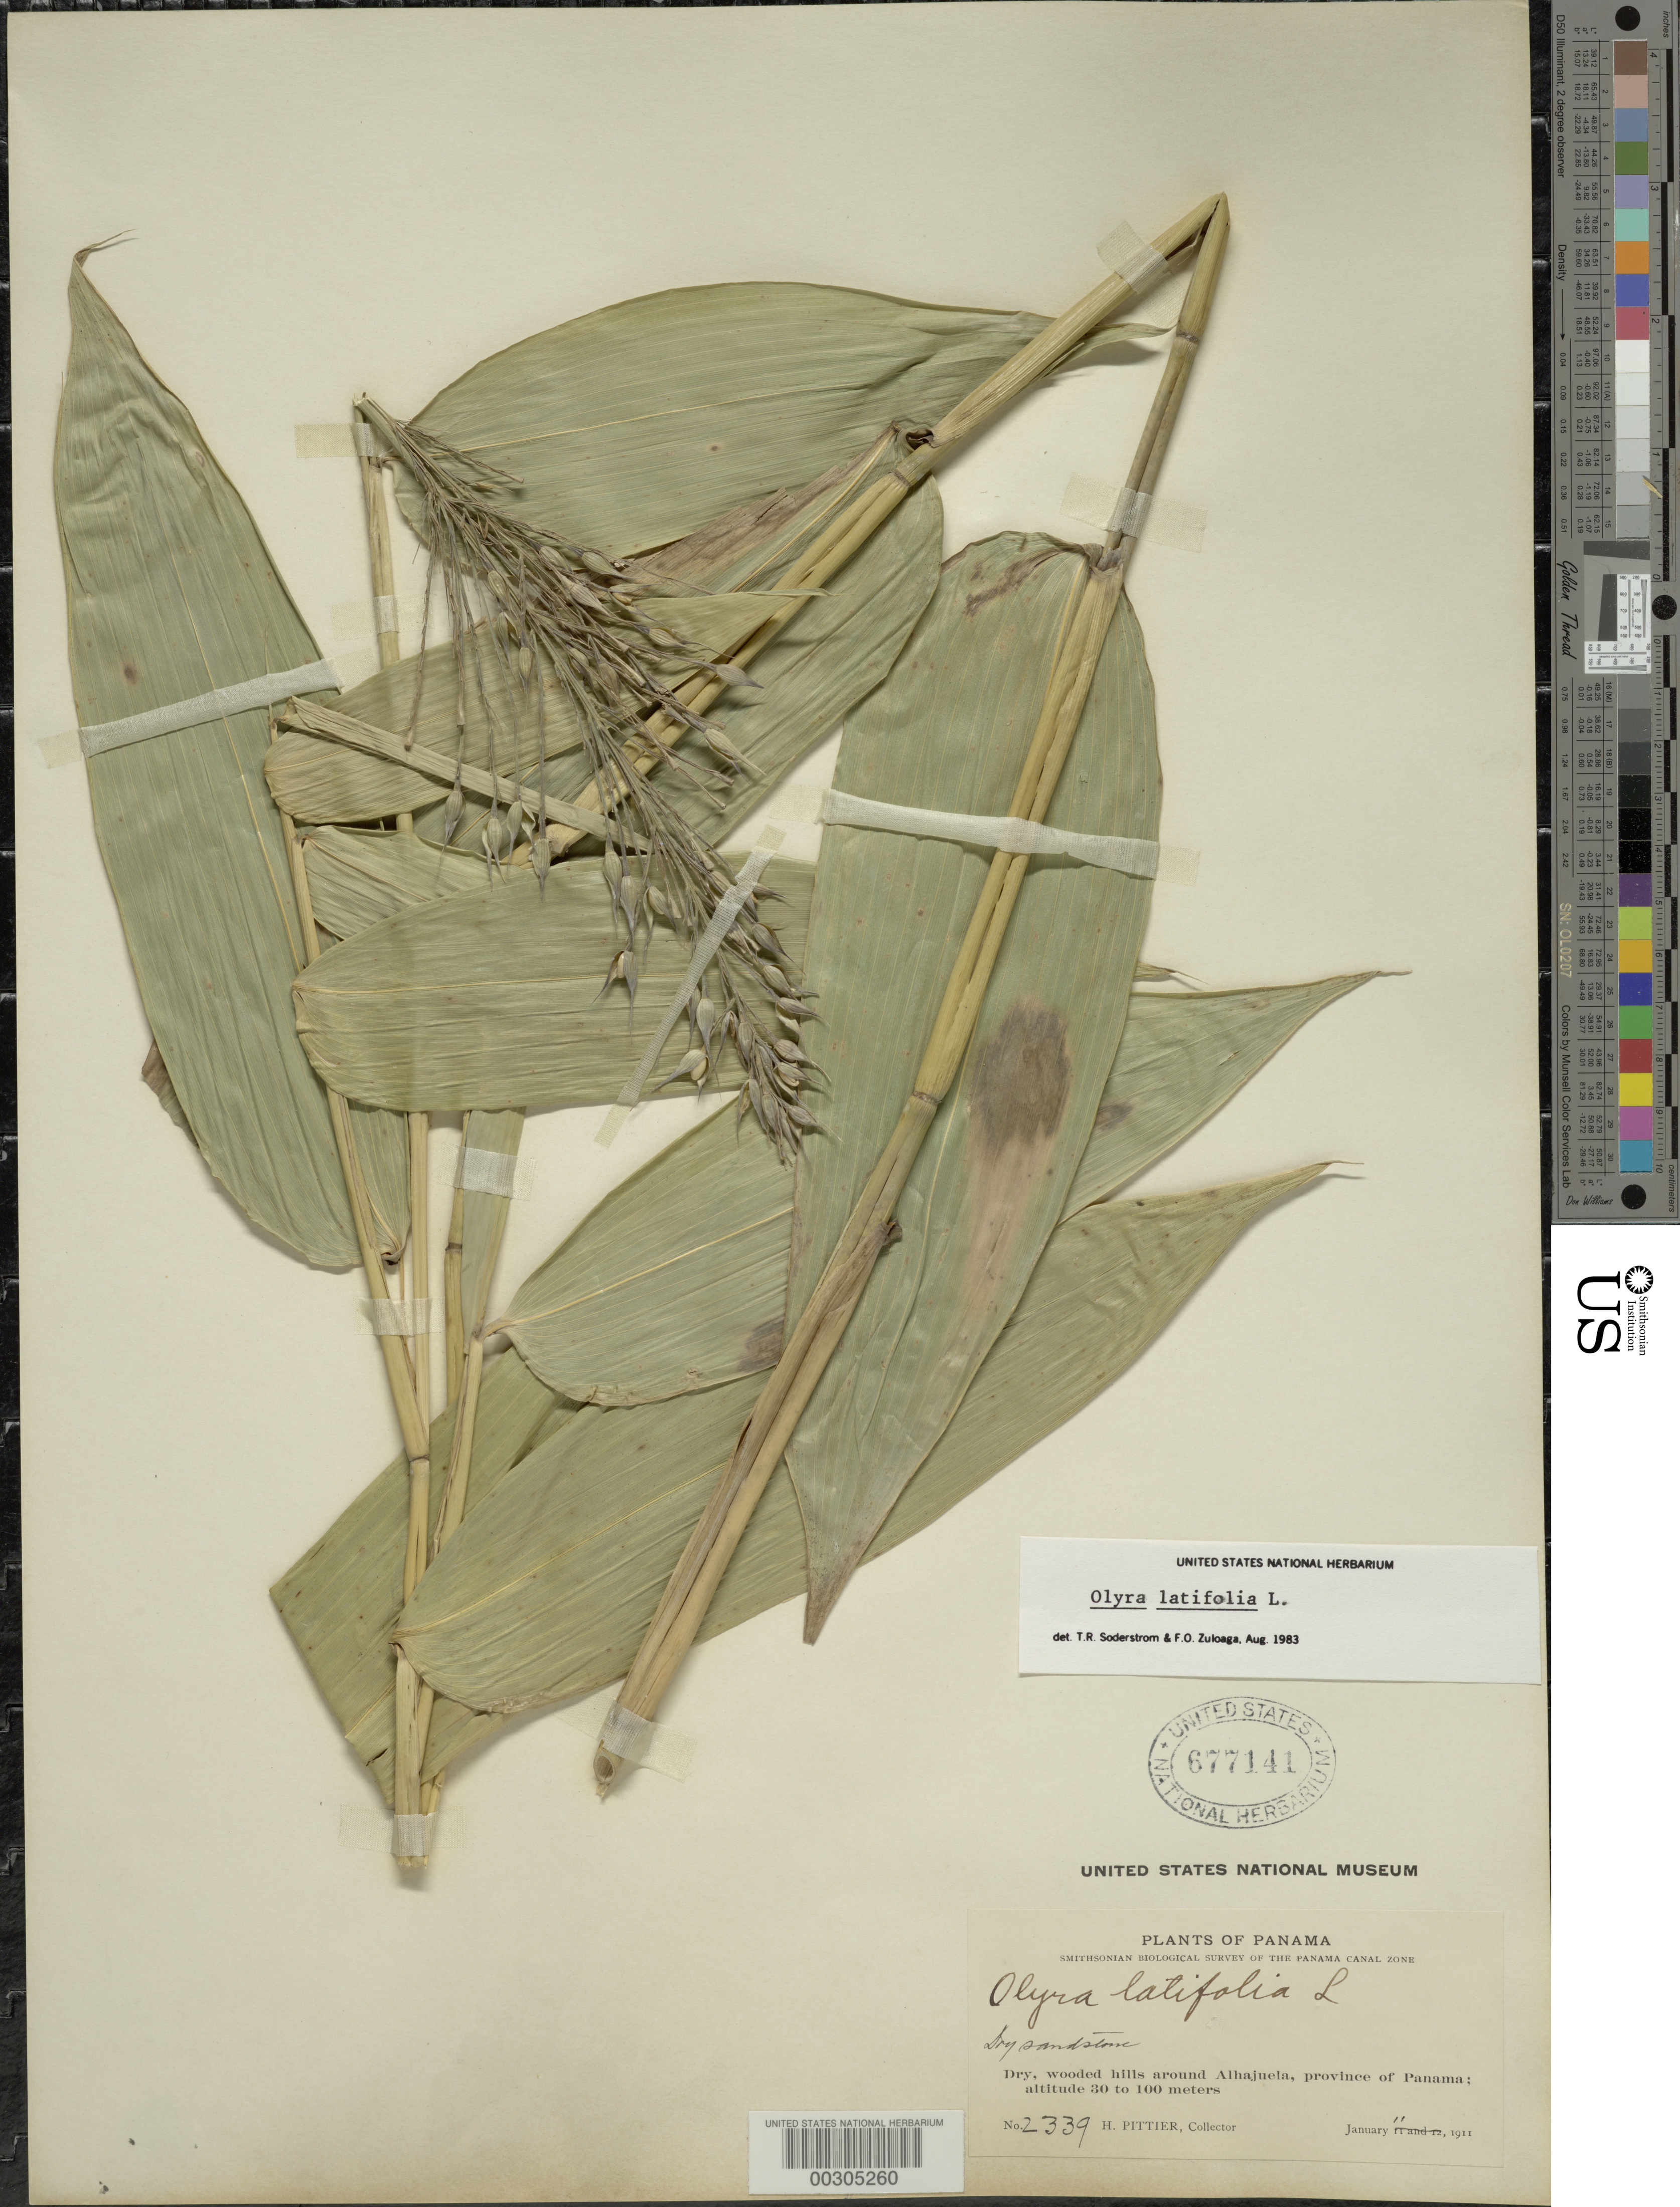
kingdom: Plantae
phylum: Tracheophyta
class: Liliopsida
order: Poales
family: Poaceae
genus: Olyra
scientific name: Olyra latifolia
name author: L.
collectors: H. F. Pittier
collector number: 2339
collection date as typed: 11 Jan 1911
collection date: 1911-01-11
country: Panama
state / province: Panamá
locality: Alhajuela, Chagres Valley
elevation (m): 30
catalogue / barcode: US 677141